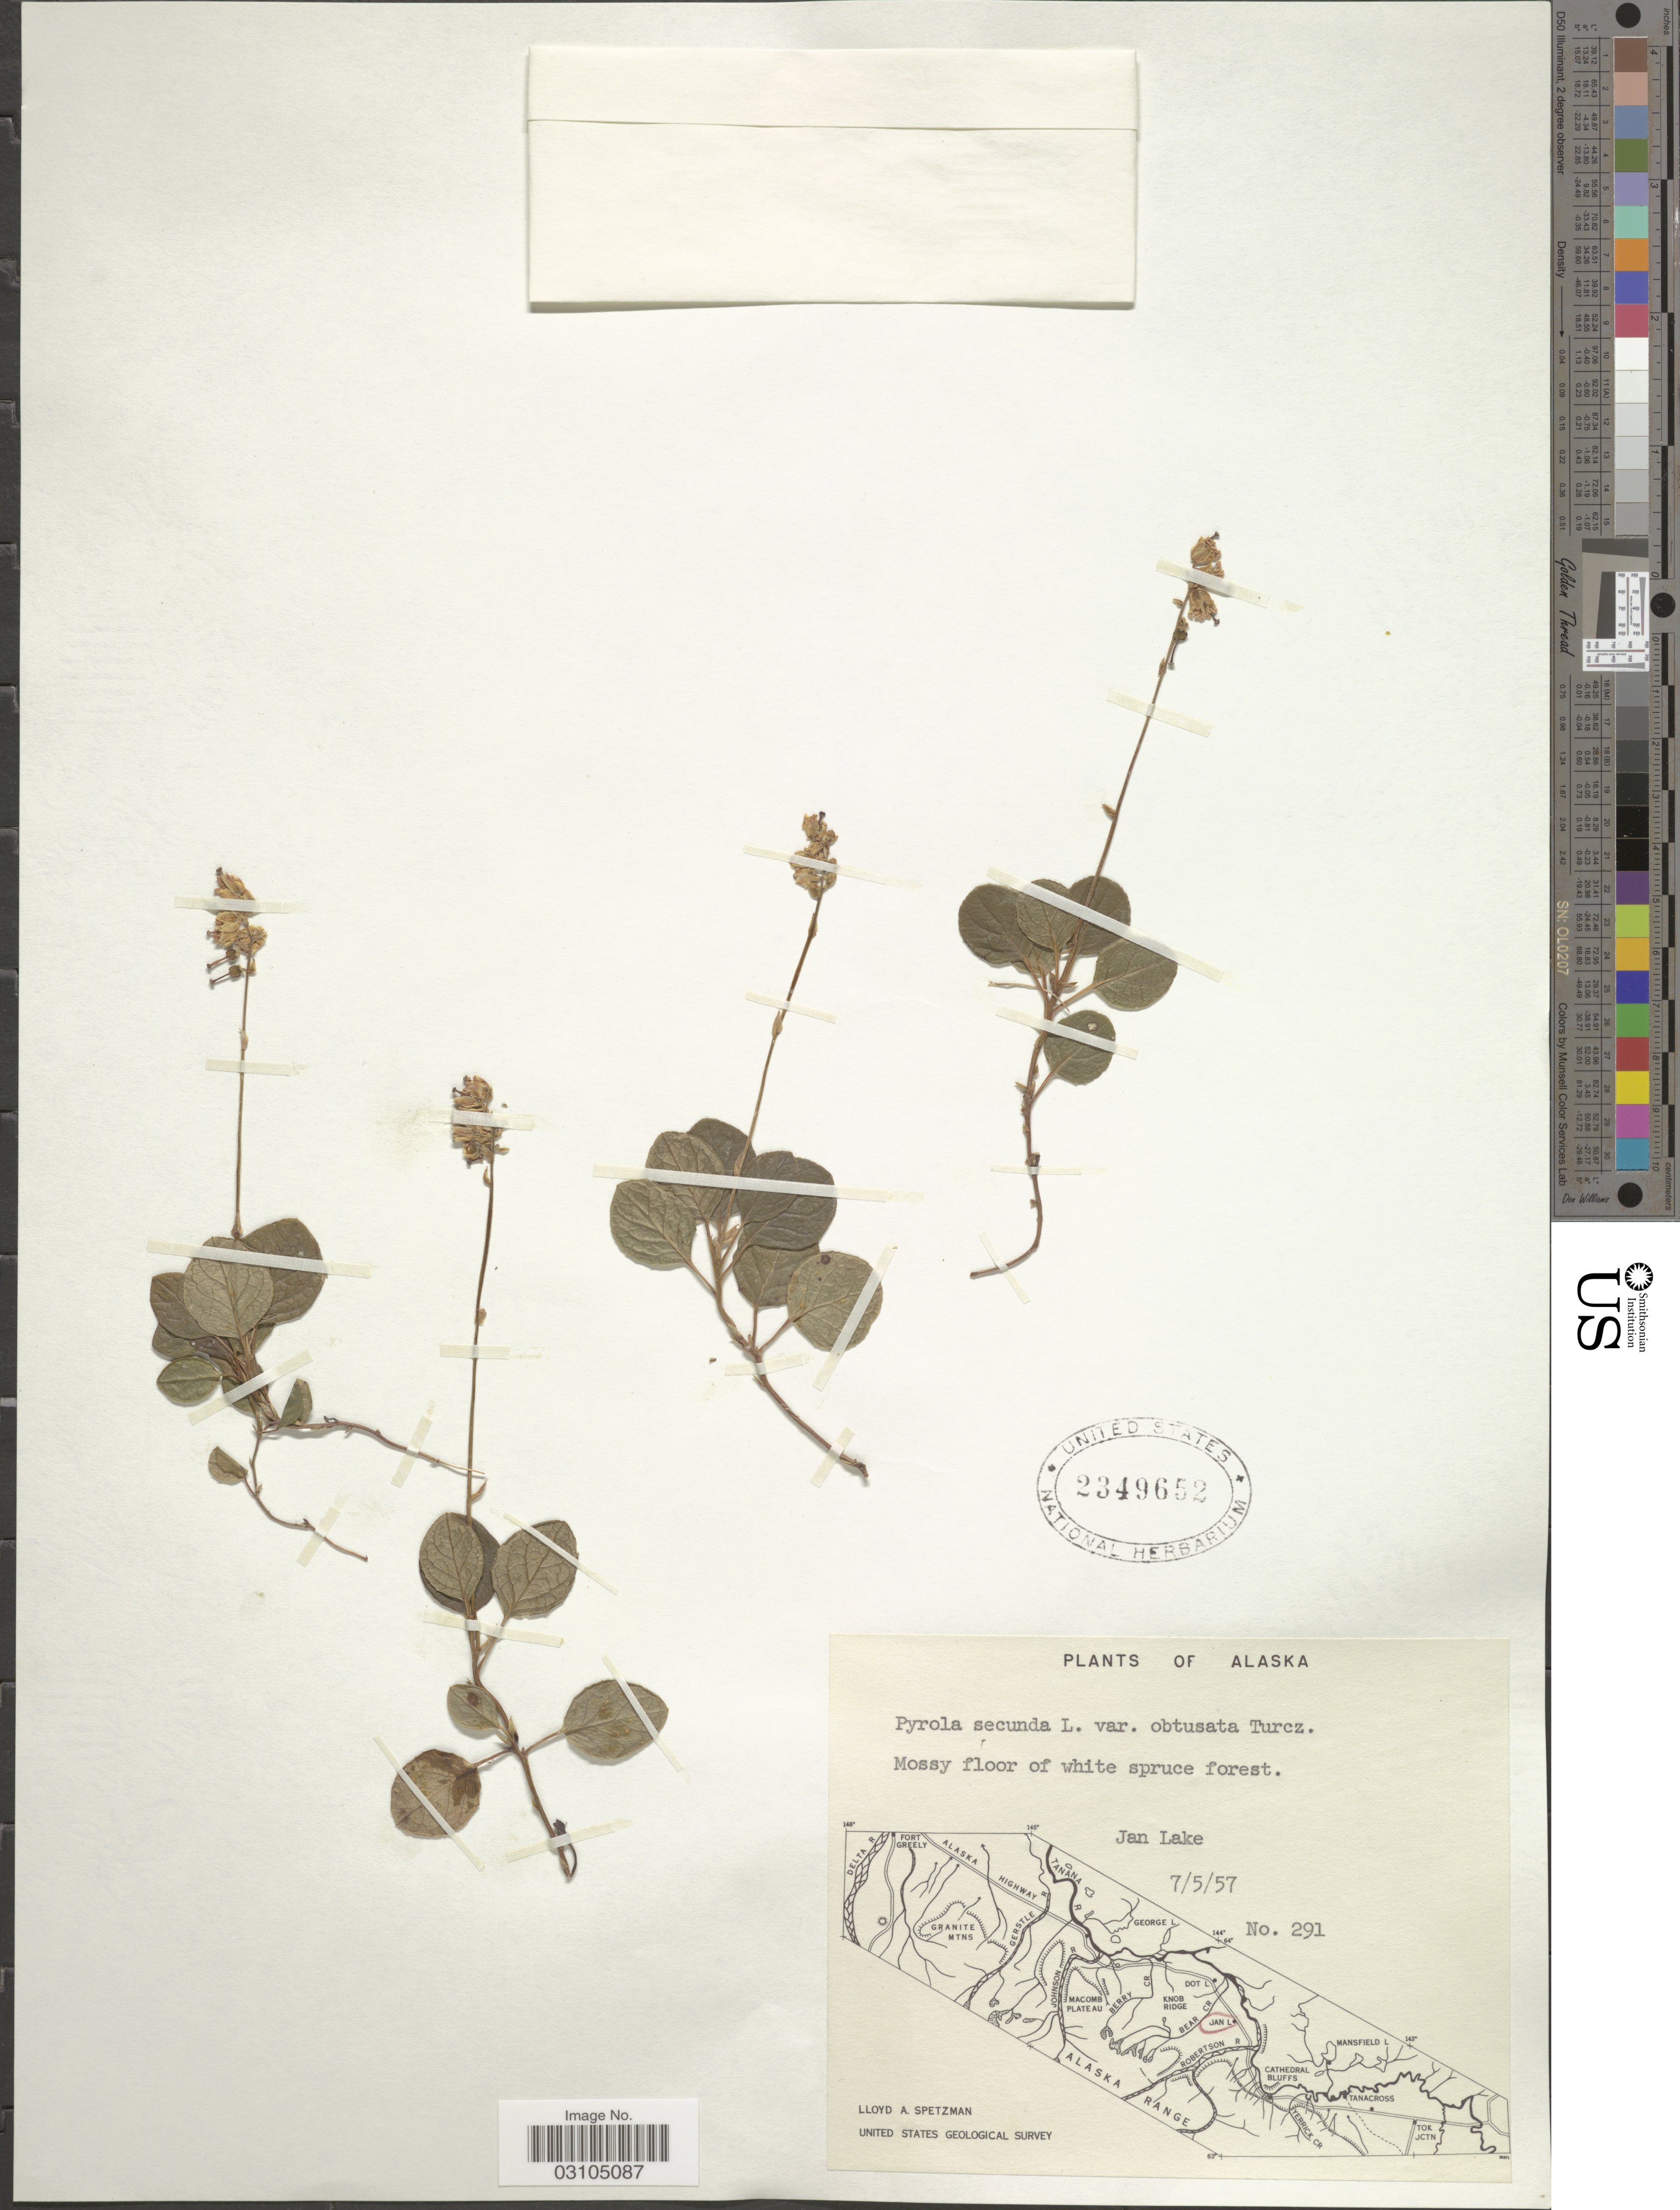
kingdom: Plantae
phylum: Tracheophyta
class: Magnoliopsida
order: Ericales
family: Ericaceae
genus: Orthilia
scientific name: Orthilia secunda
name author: (L.) House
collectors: L. Spetzman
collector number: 291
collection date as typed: Transcribed d/m/y: 7/5/57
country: United States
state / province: Alaska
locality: Jan Lake.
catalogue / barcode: US 2349652